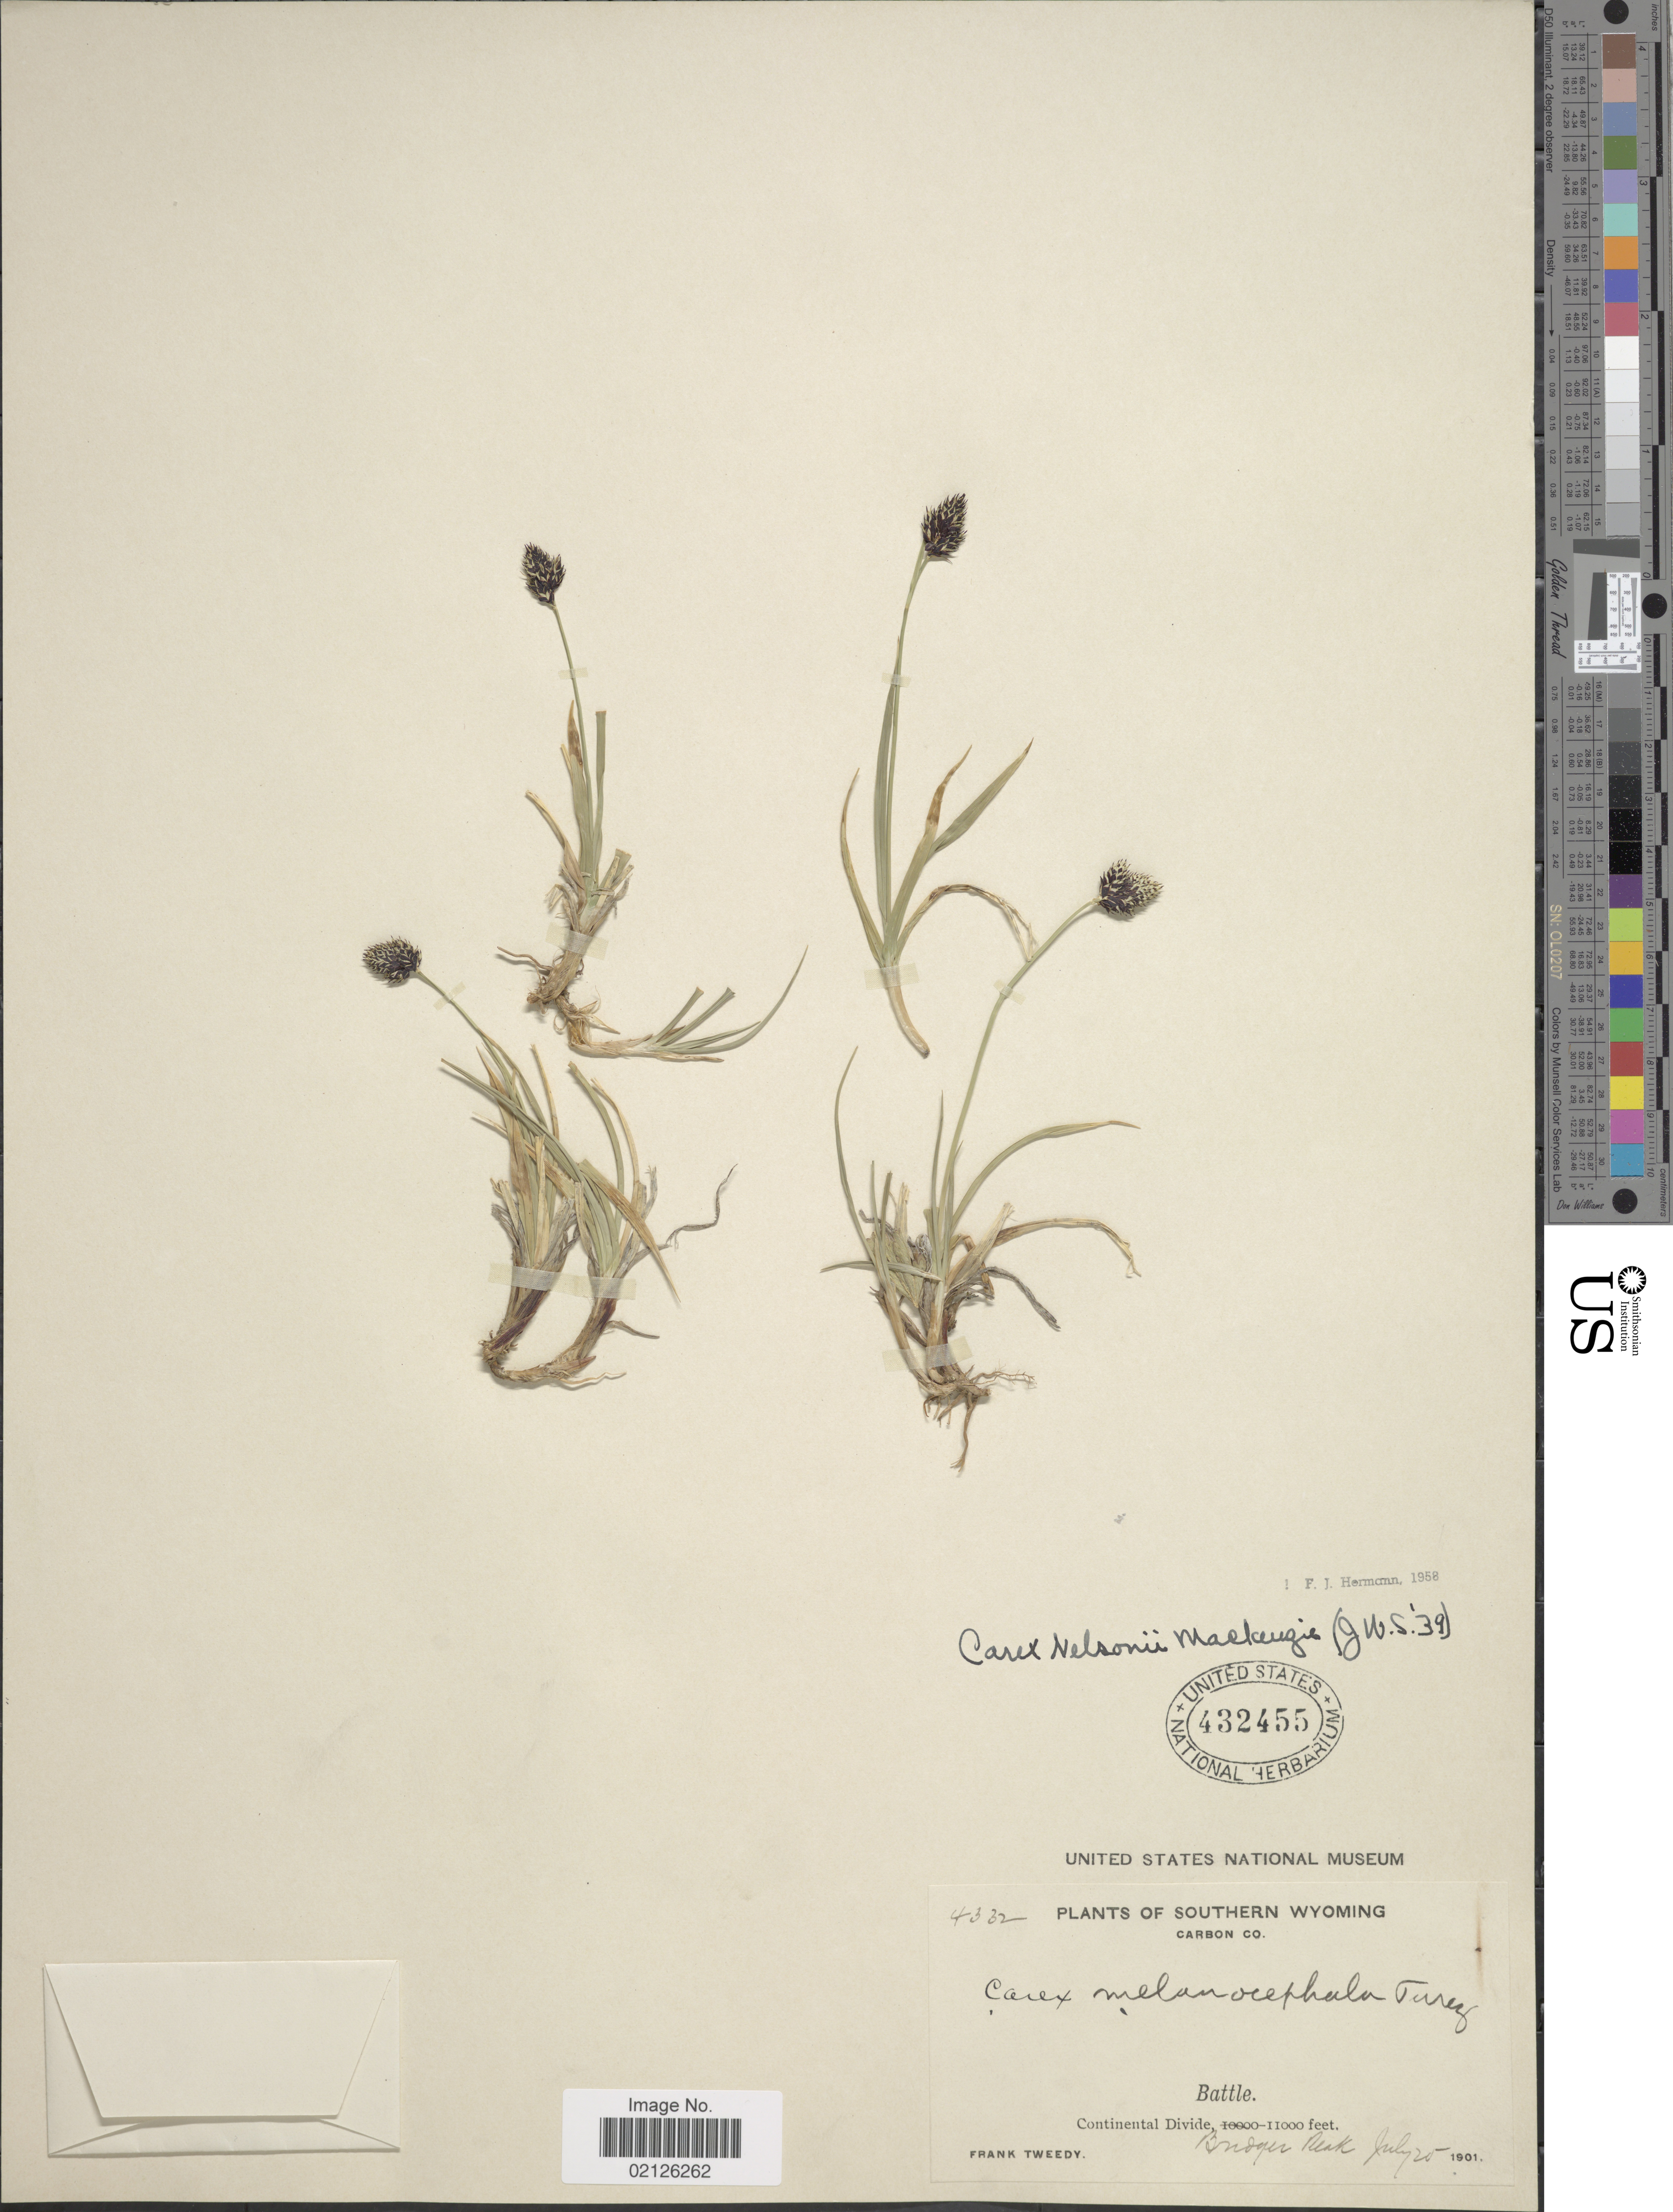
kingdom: Plantae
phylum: Tracheophyta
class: Liliopsida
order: Poales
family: Cyperaceae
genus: Carex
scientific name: Carex nelsonii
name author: Mack.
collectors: F. Tweedy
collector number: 4332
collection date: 1901-07-20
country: United States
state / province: Wyoming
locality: Southern Wyoming, Carbon Co., Battle, Continental Divide, Bridger Peak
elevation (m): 3353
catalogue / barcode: US 432455